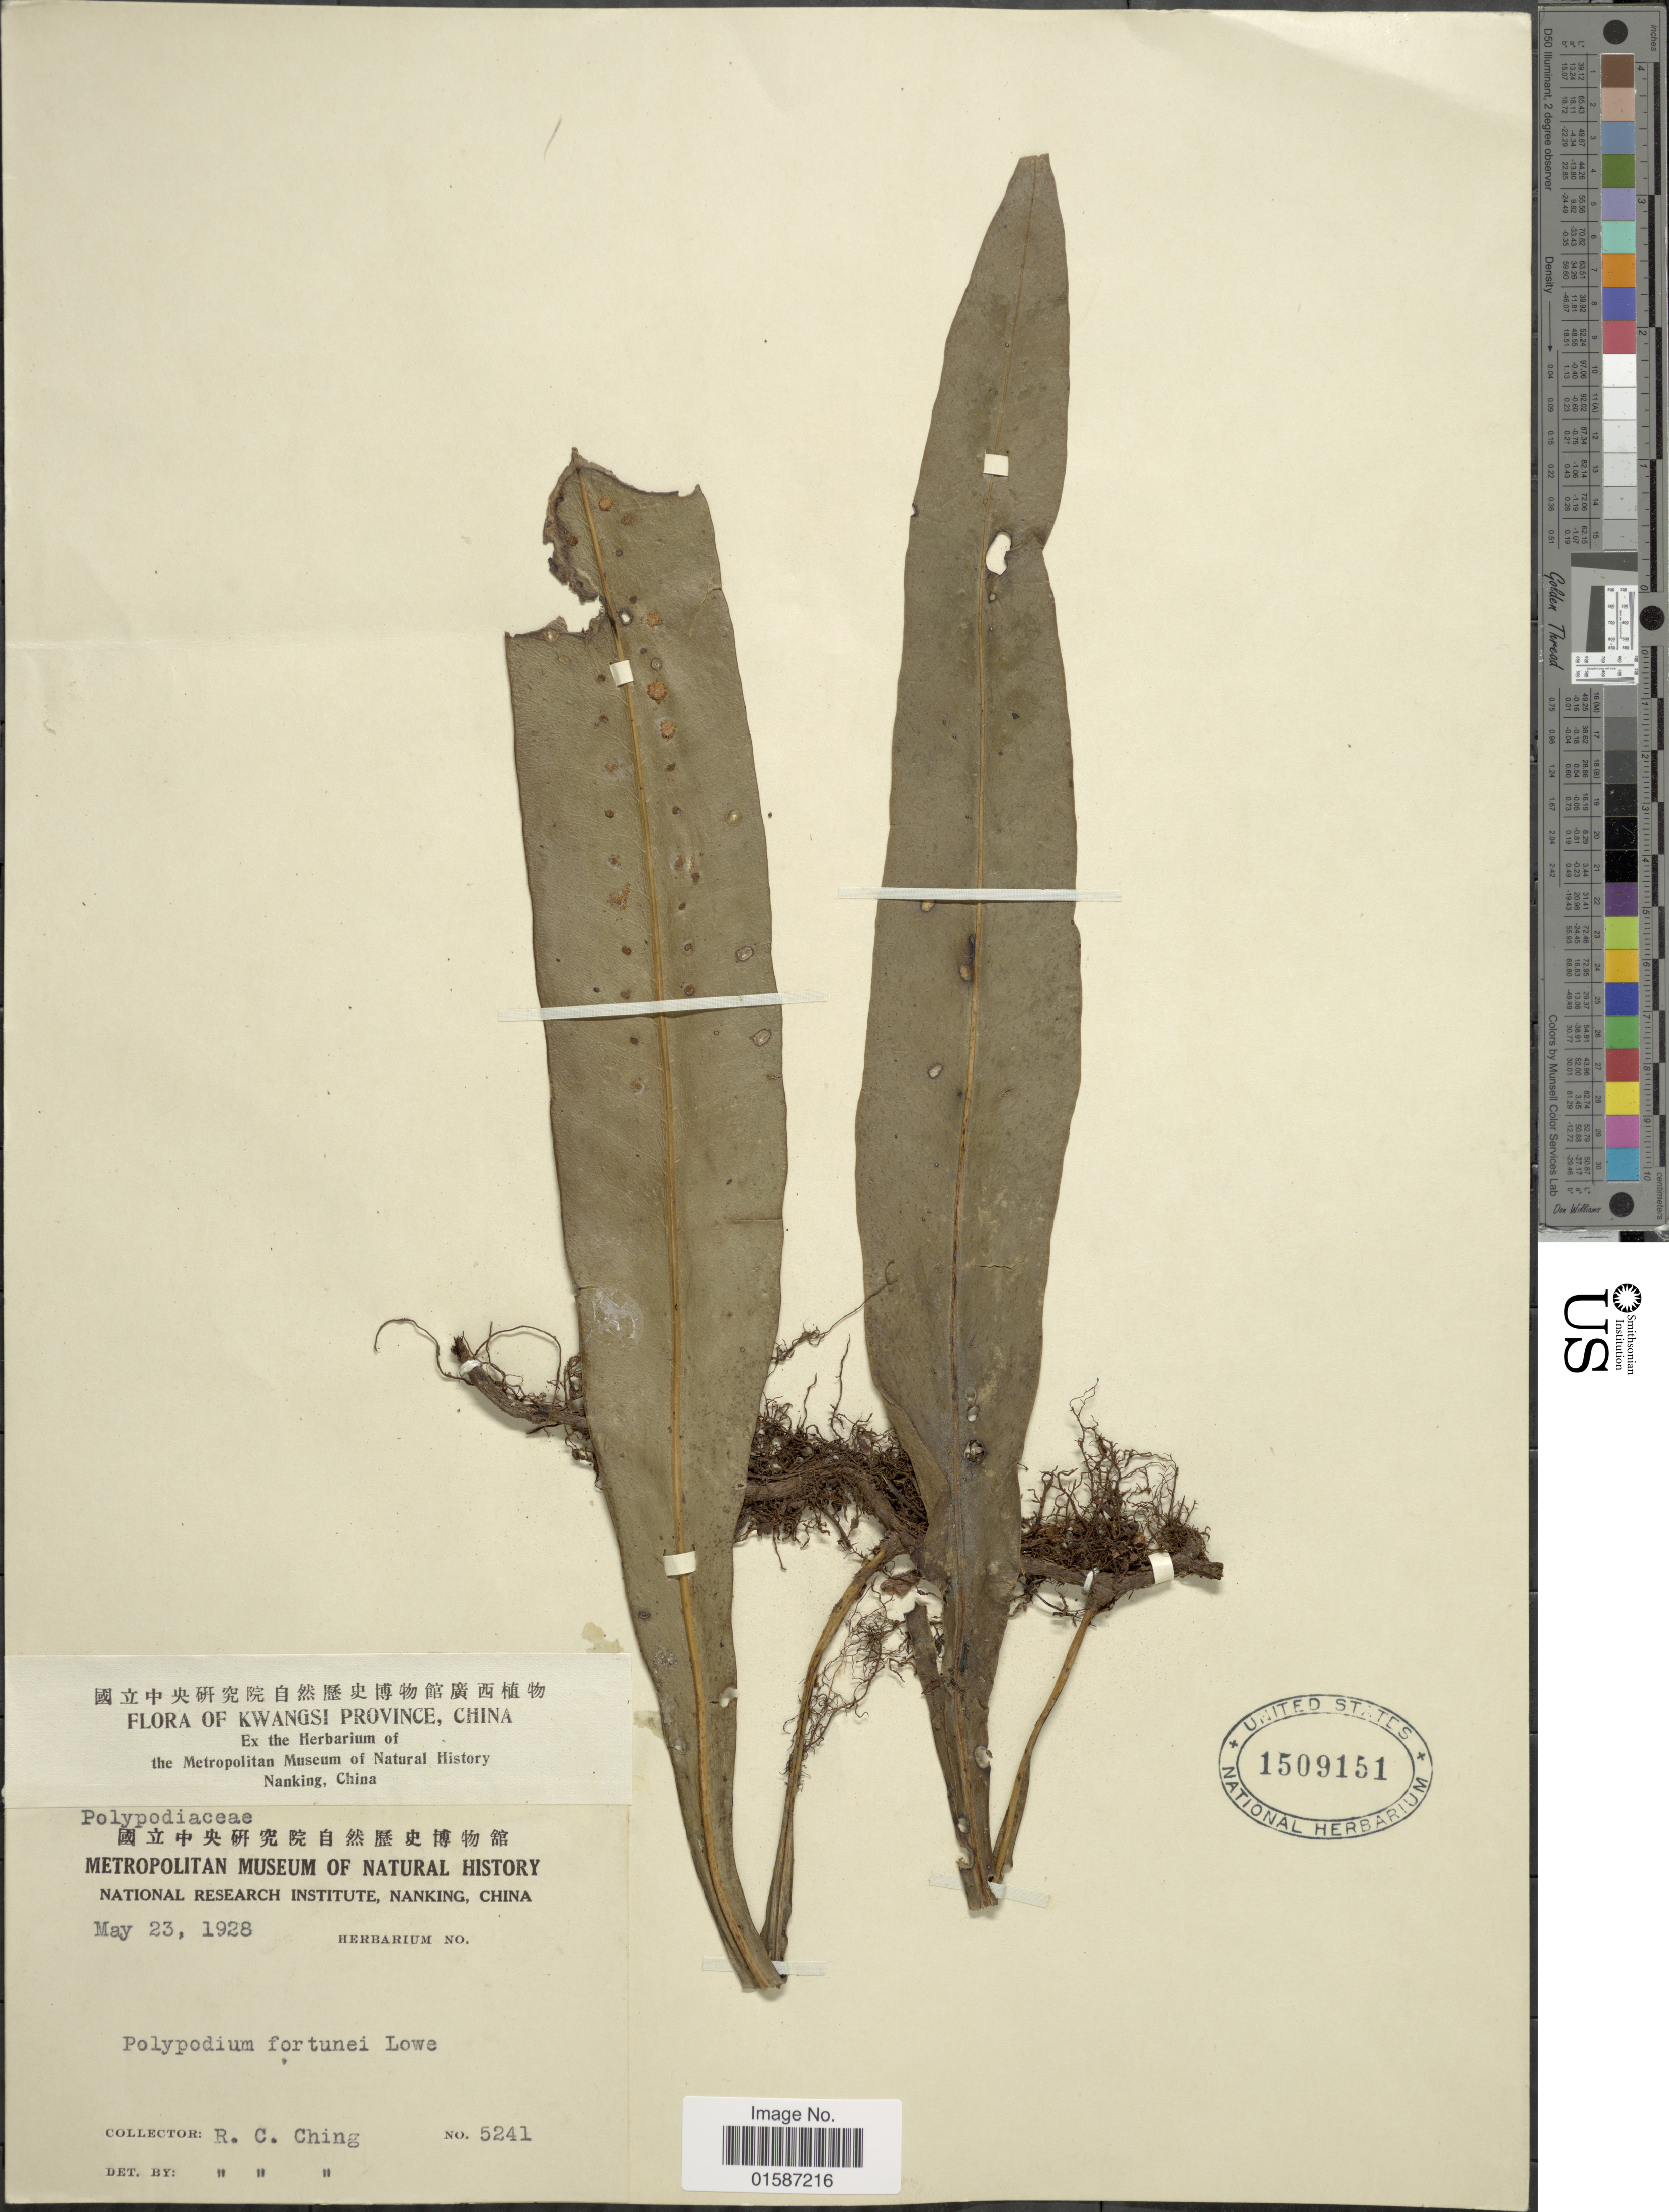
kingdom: Plantae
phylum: Tracheophyta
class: Polypodiopsida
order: Polypodiales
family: Polypodiaceae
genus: Neolepisorus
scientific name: Neolepisorus fortunei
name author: (T. Moore) Li S. Wang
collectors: R. C. Ching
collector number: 5241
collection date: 1928-05-23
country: China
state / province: Guangxi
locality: Kwangsi Province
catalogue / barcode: US 1509151